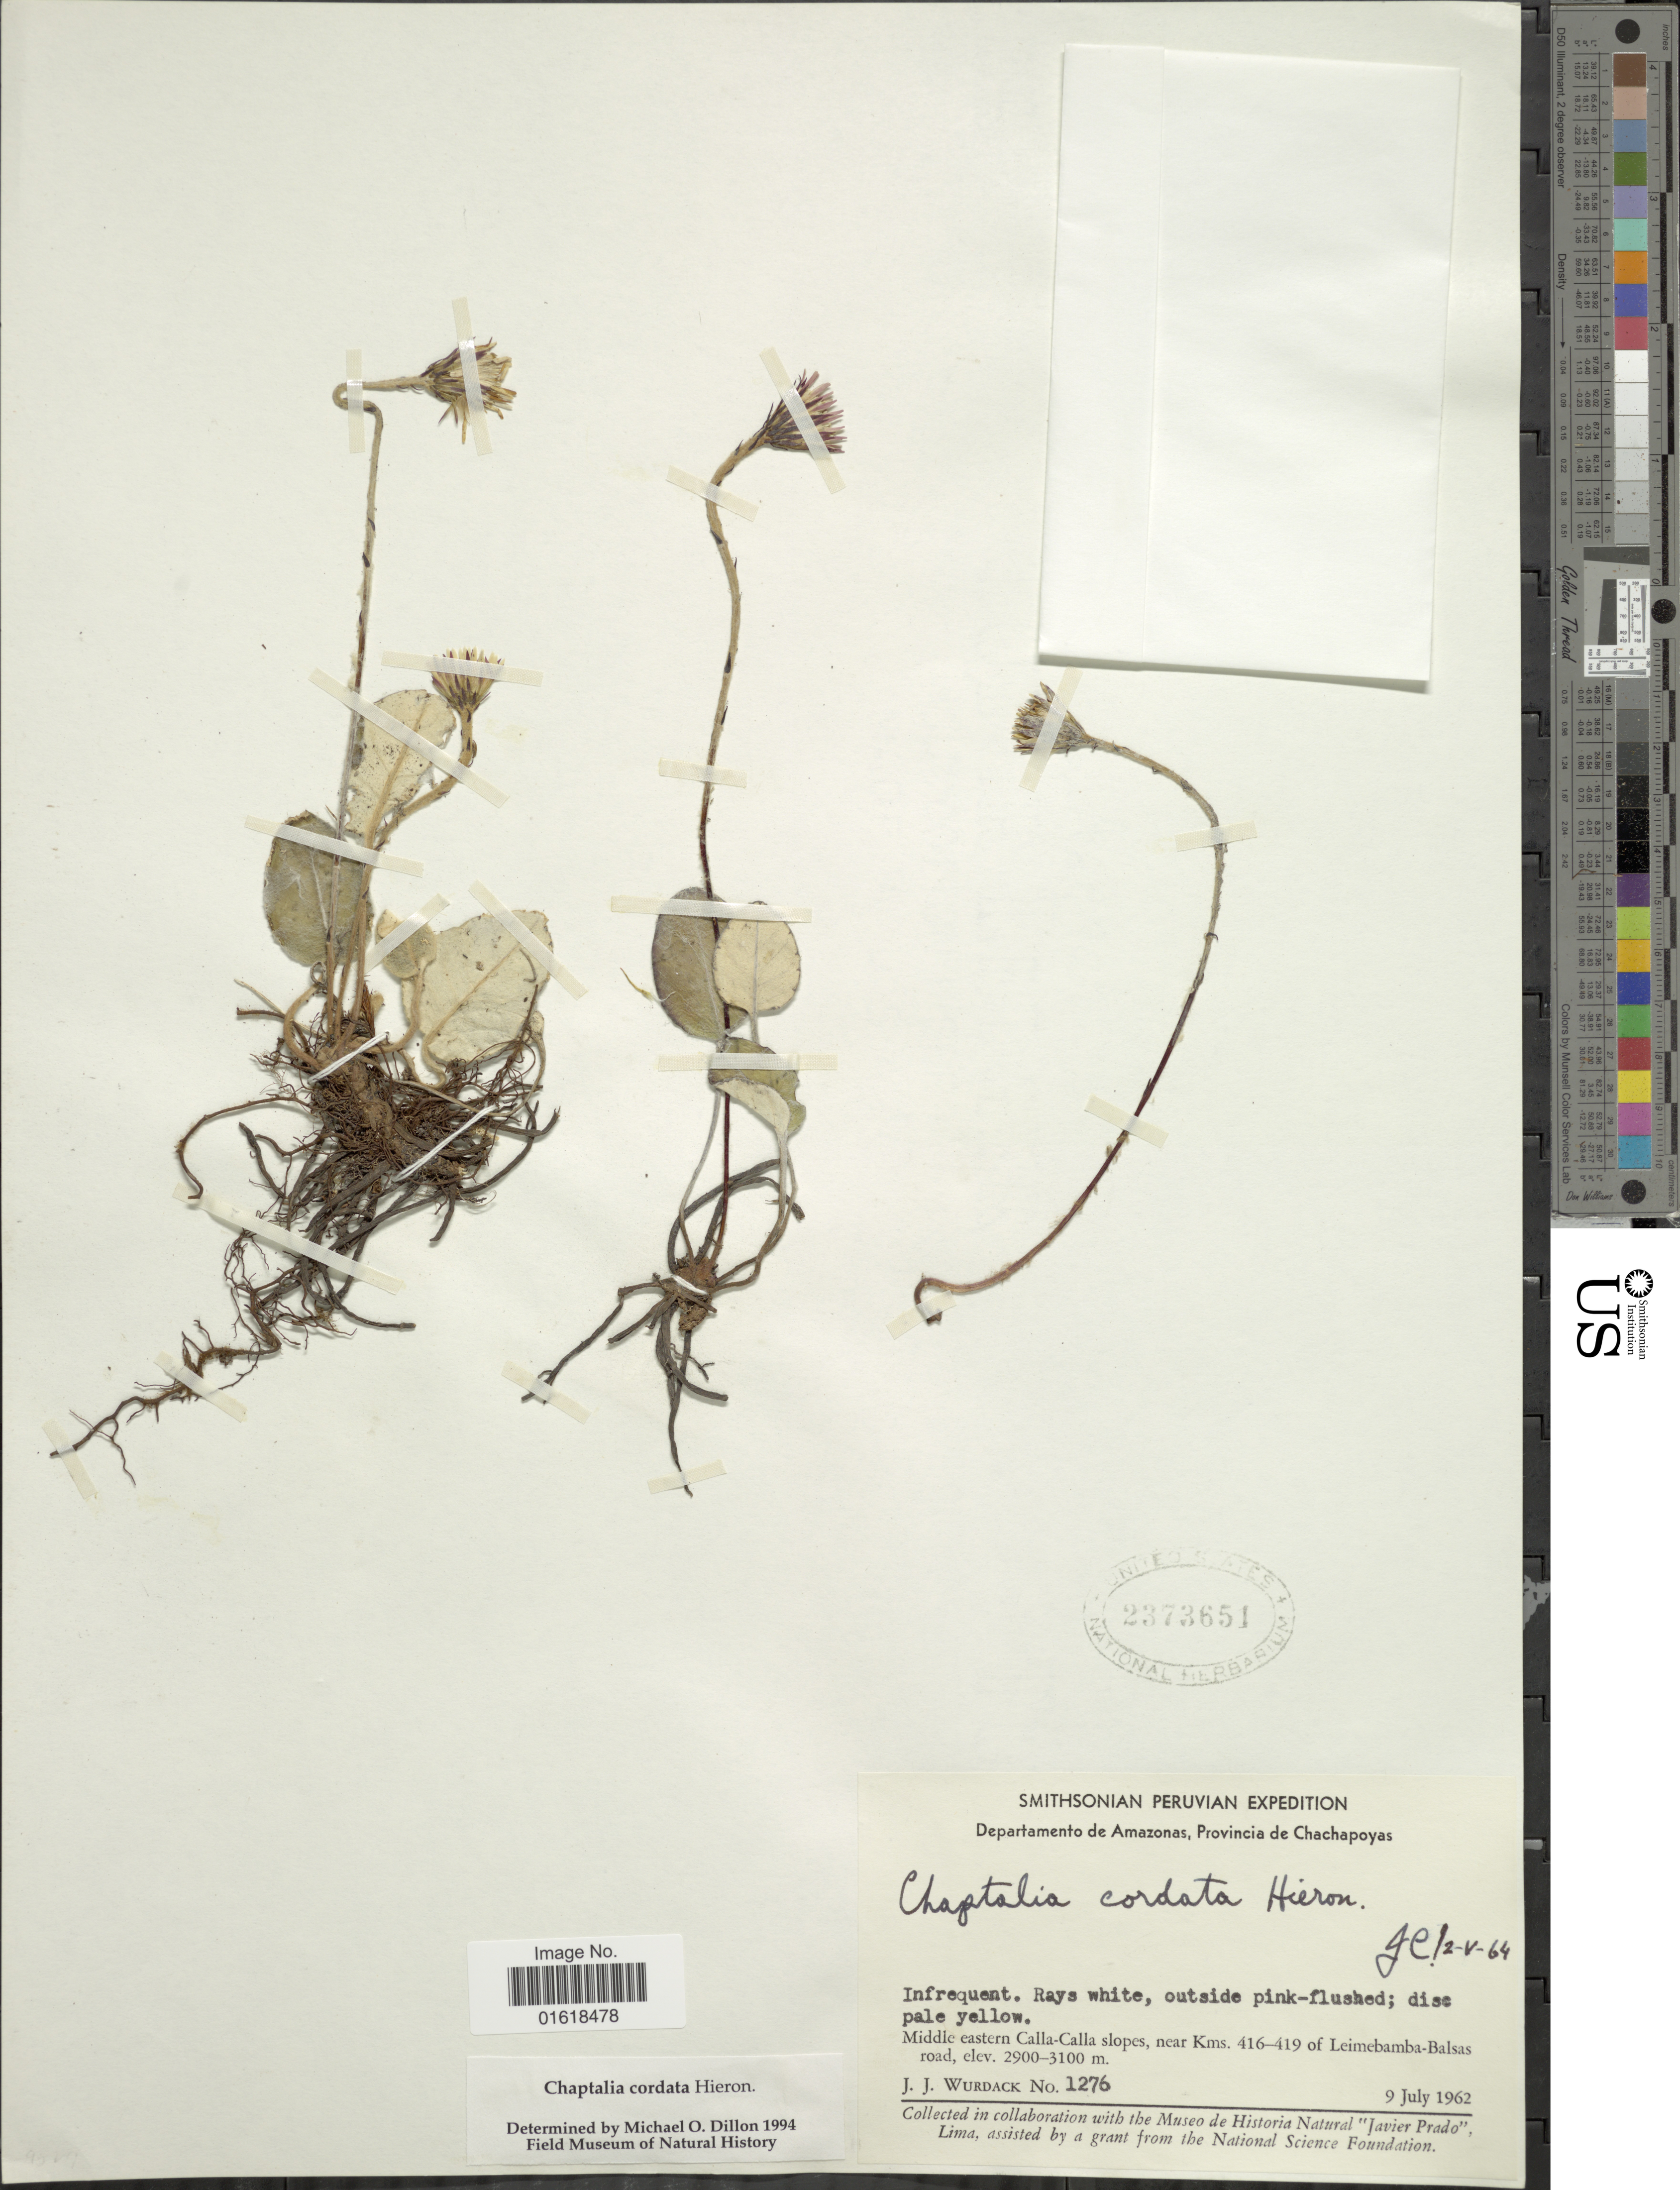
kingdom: Plantae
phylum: Tracheophyta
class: Magnoliopsida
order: Asterales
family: Asteraceae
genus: Chaptalia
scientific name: Chaptalia cordata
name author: Hieron.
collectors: J. J. Wurdack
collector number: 1276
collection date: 1962-07-09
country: Peru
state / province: Amazonas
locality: Provincia de Chachapoyas. Middle eastern Calla-Calla slopes, near Kms. 416-419 of Leimebamba-Balsas road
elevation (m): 2900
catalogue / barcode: US 2373651